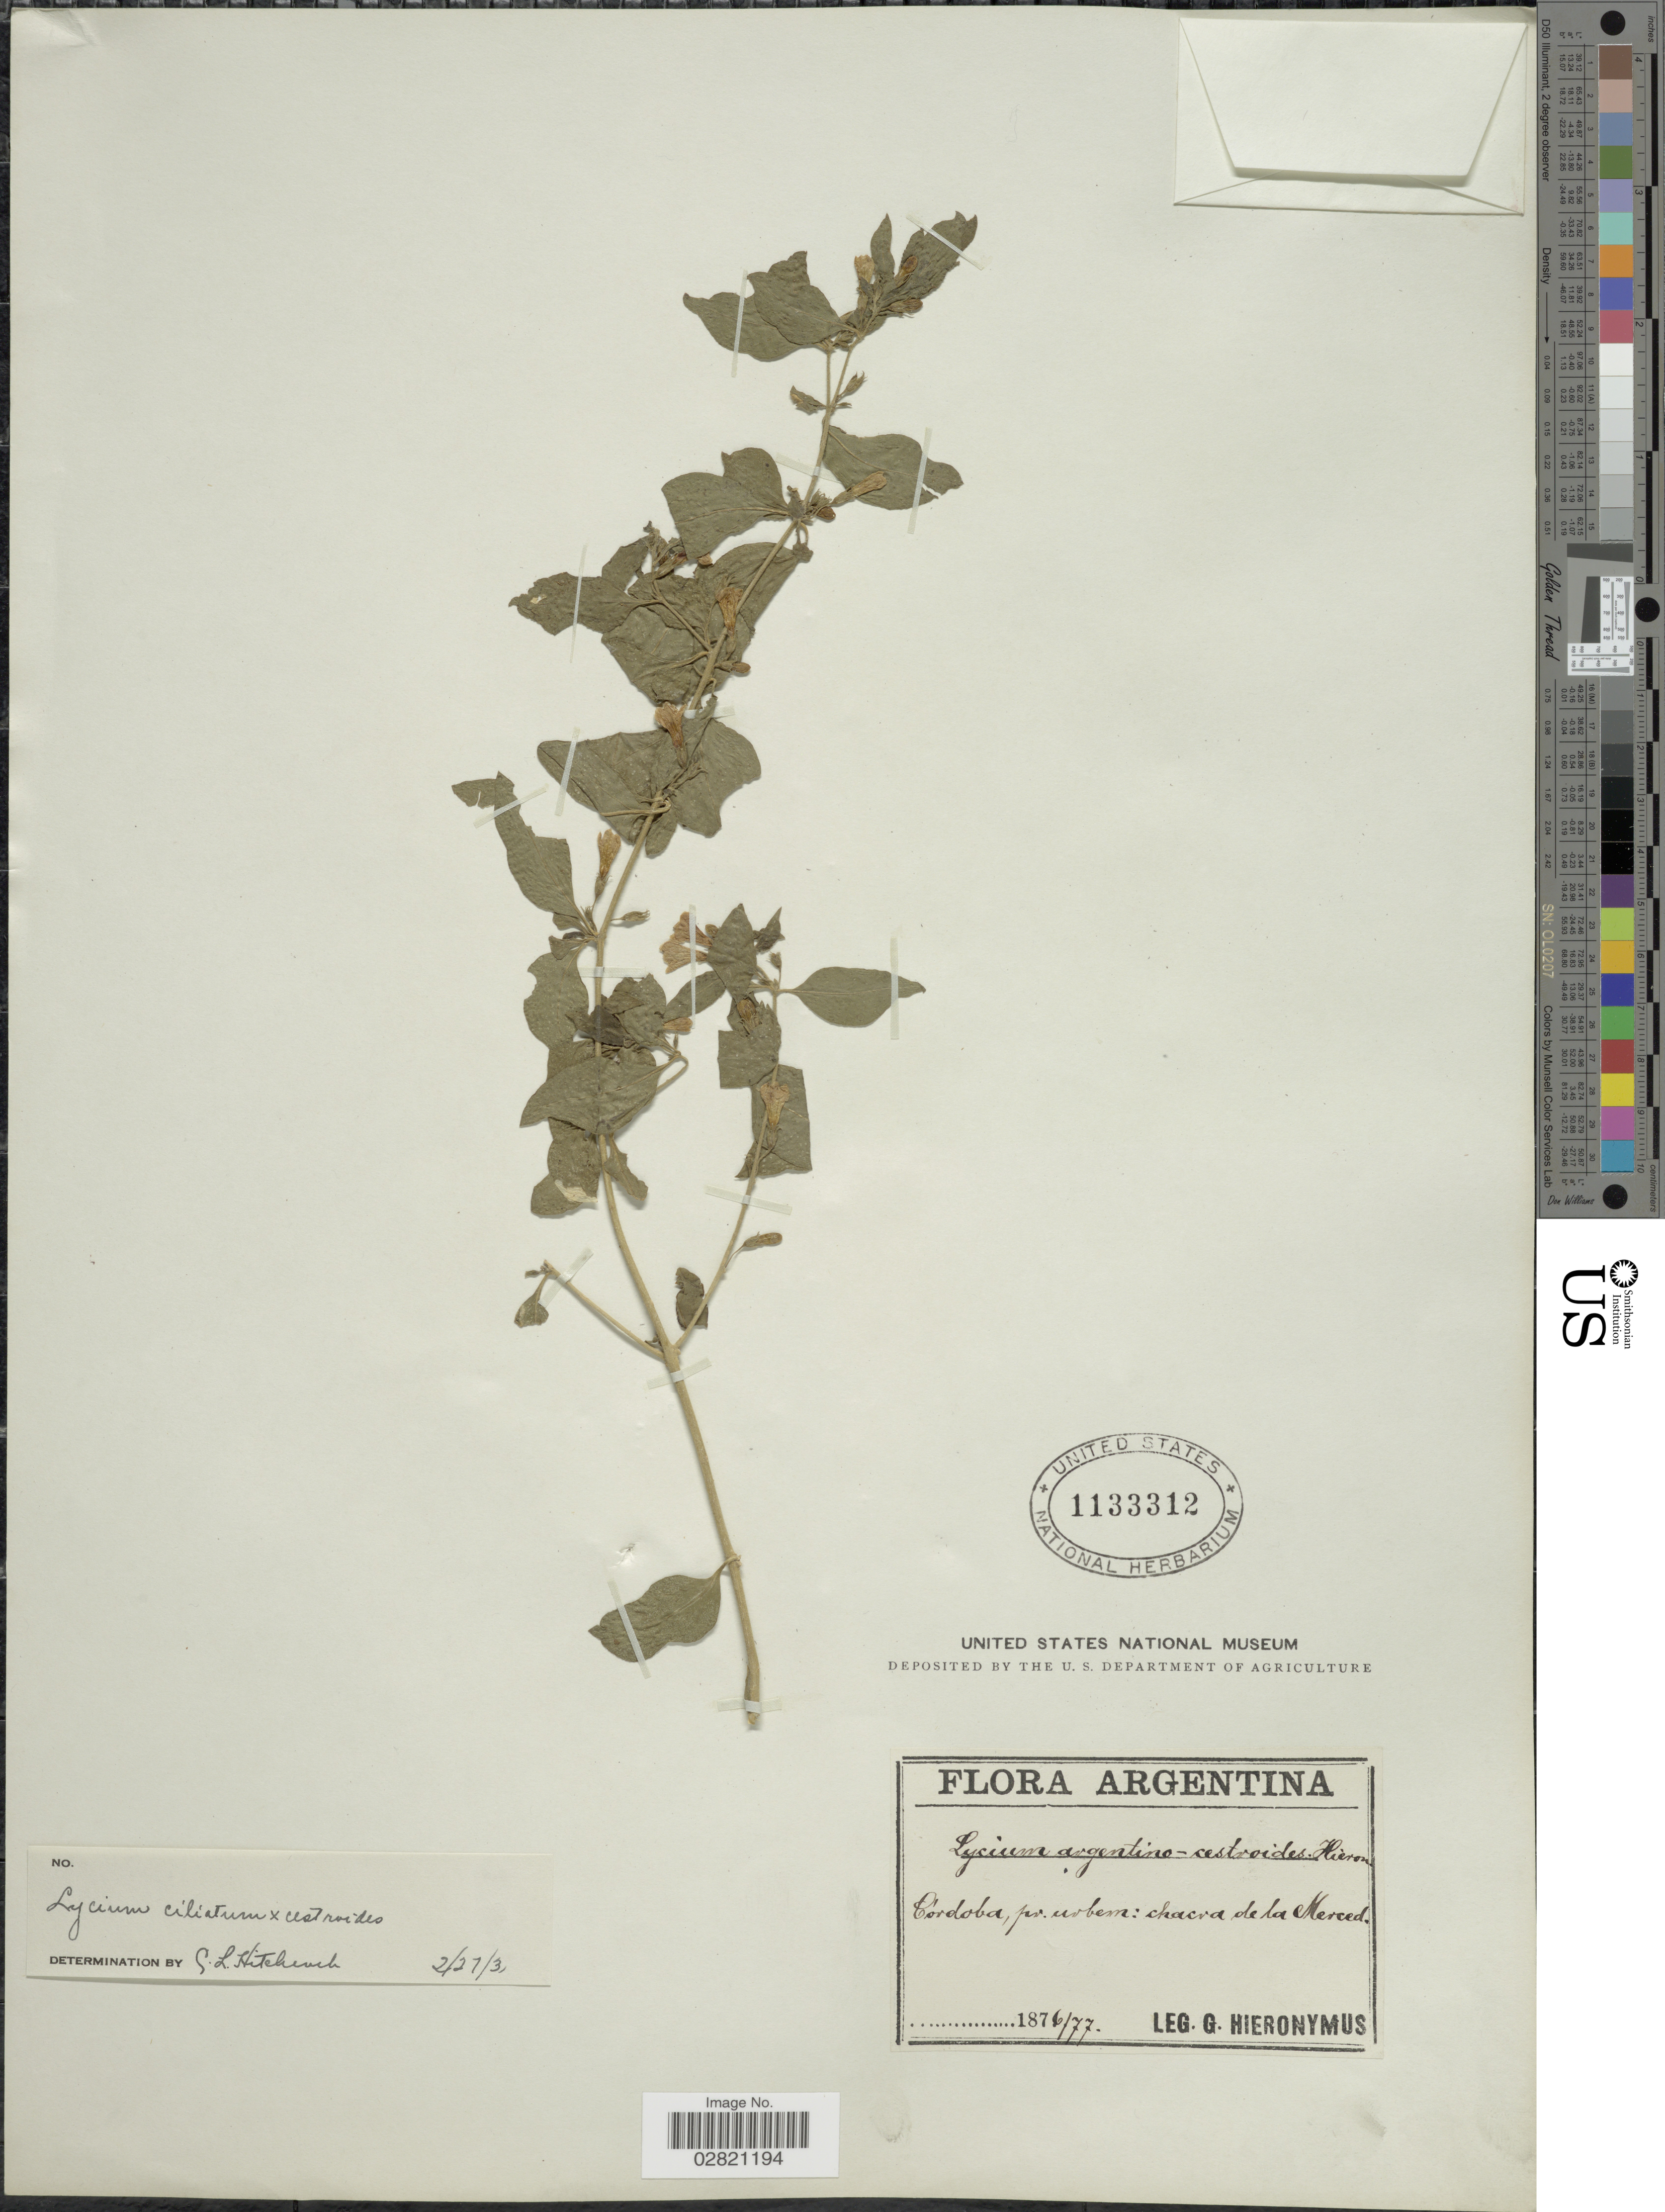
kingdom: Plantae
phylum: Tracheophyta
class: Magnoliopsida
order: Solanales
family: Solanaceae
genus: Lycium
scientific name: Lycium x argentinocestroides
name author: Hieron. ex Seckt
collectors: G. H. Hieronymus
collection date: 1876/1877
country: Argentina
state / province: Cordoba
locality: Córdoba, pr. urbem: chacra de la Merced.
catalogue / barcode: US 1133312